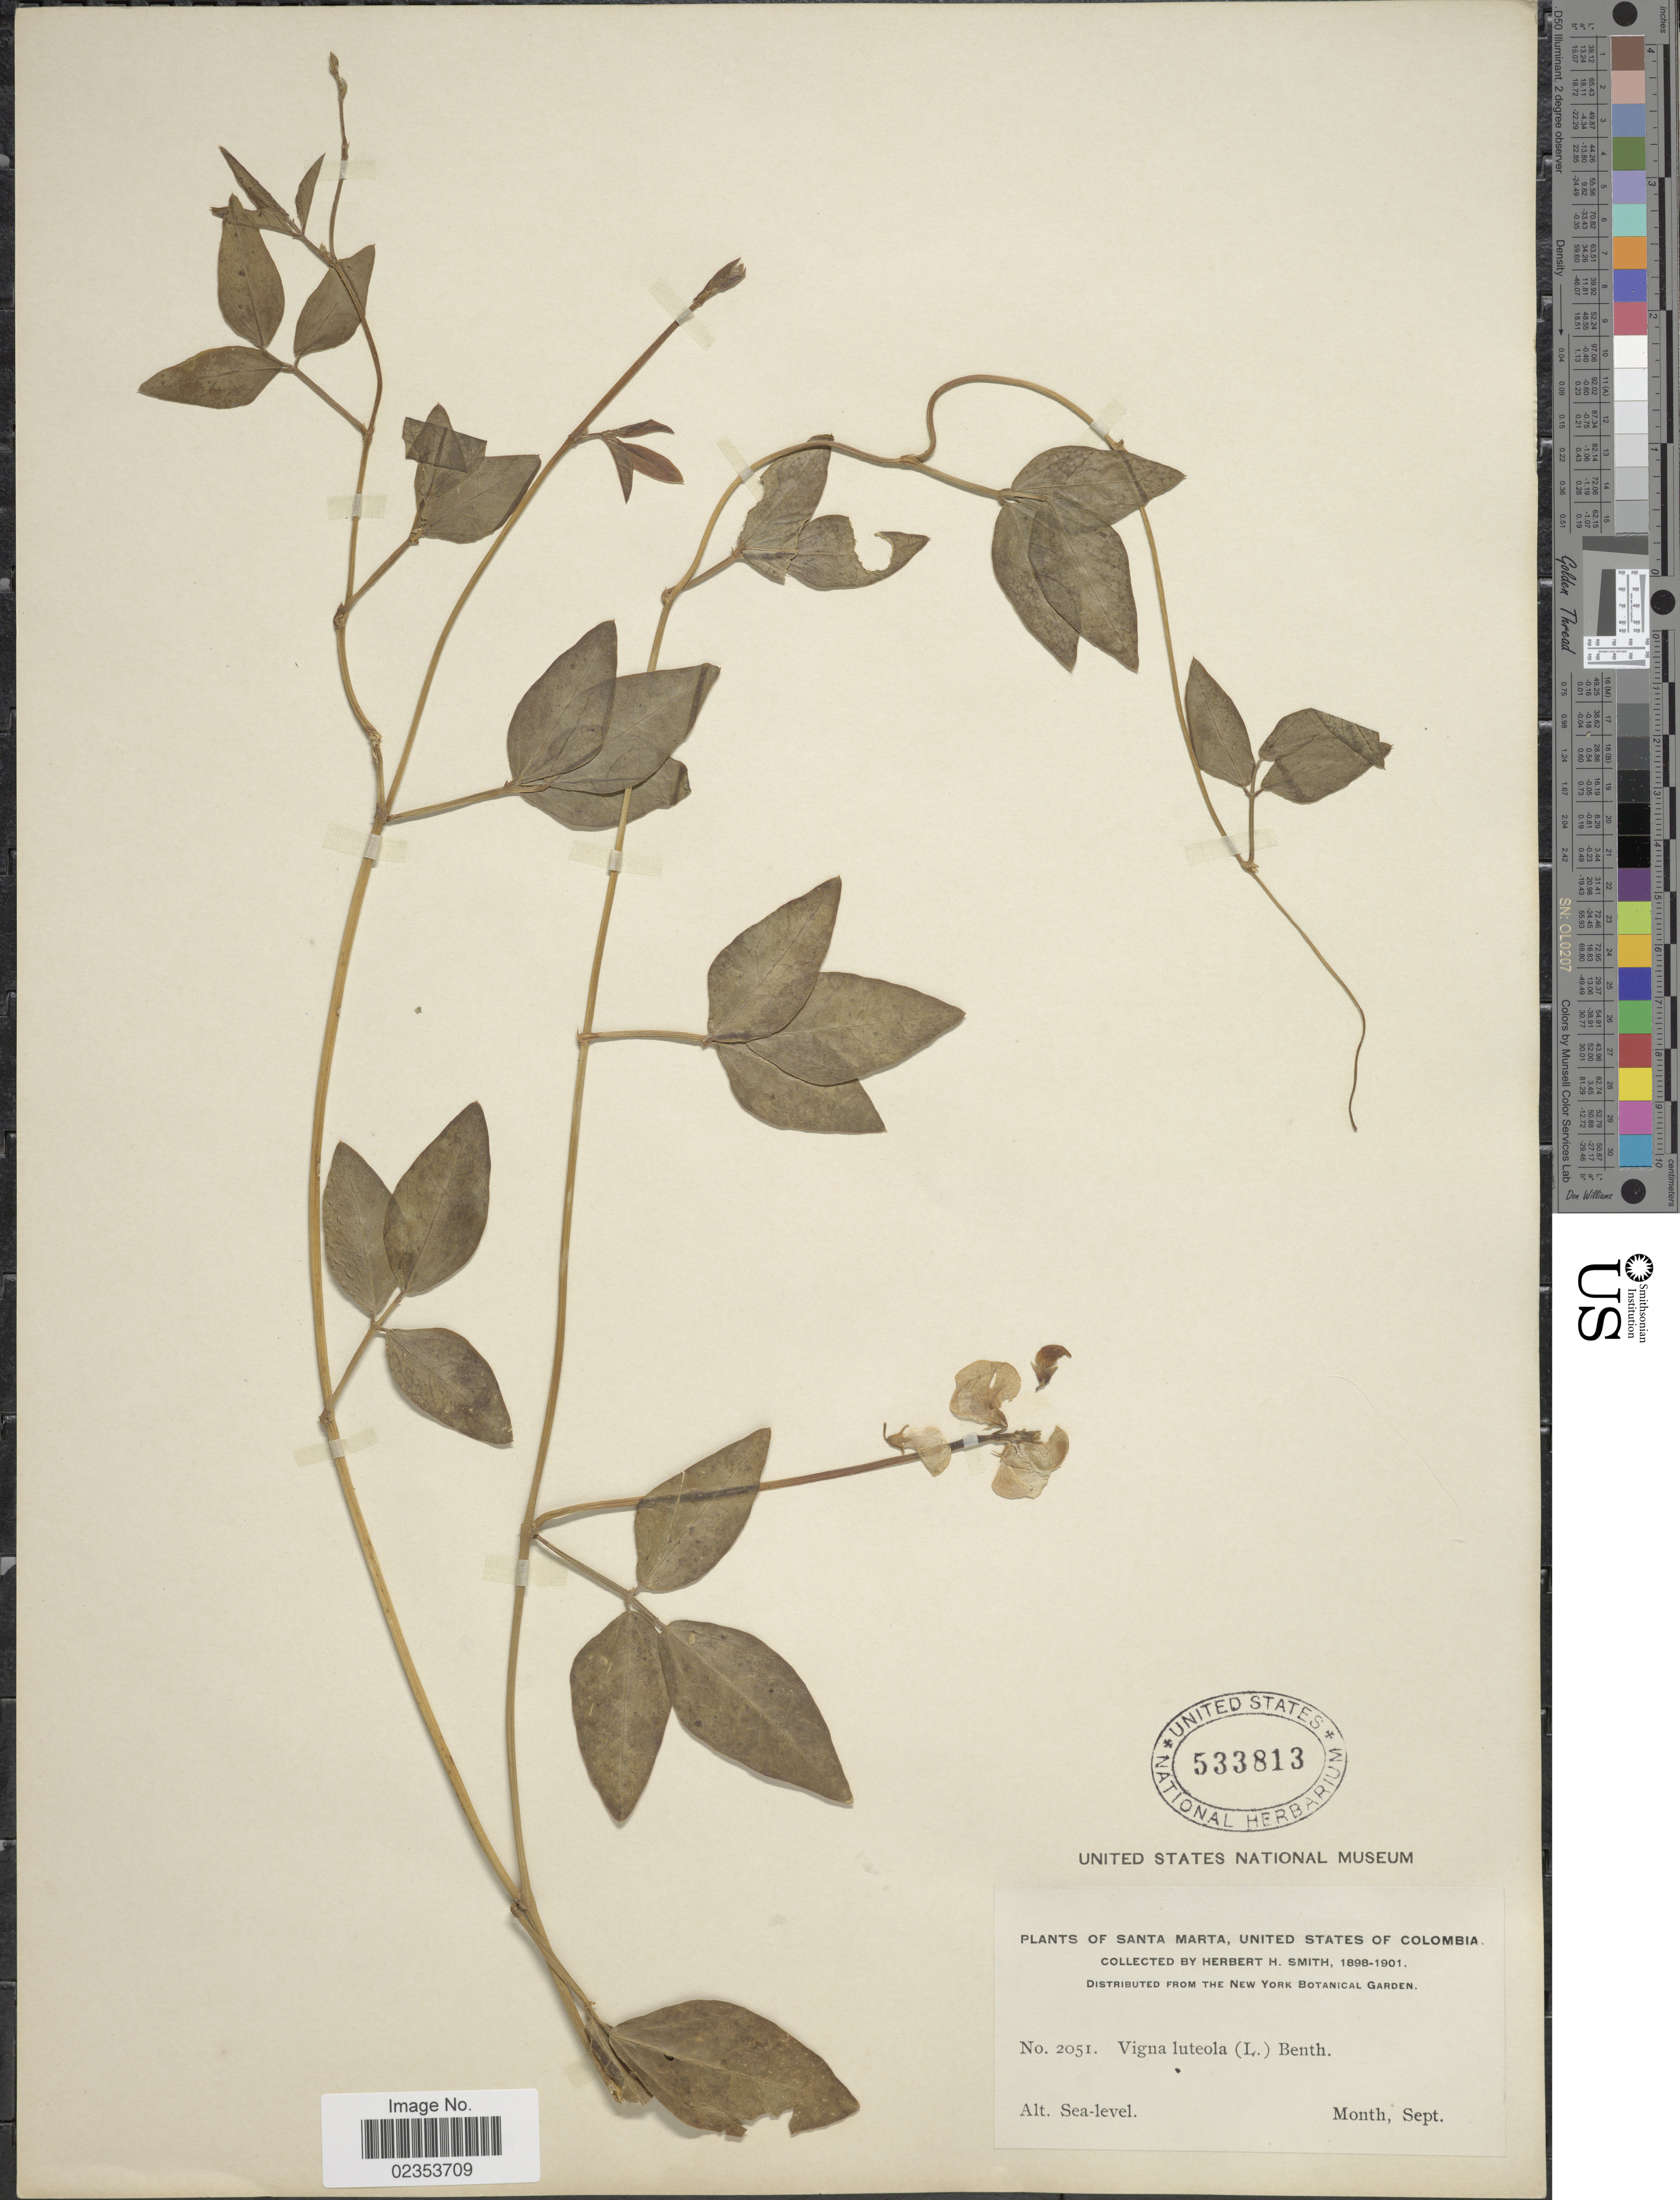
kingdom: Plantae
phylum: Tracheophyta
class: Magnoliopsida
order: Fabales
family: Fabaceae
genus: Vigna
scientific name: Vigna luteola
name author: (Jacq.) Benth.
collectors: Herbert H. Smith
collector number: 2051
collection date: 1898-09/1901-09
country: Colombia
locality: Santa Marta, United States of Colombia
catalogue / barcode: US 533813